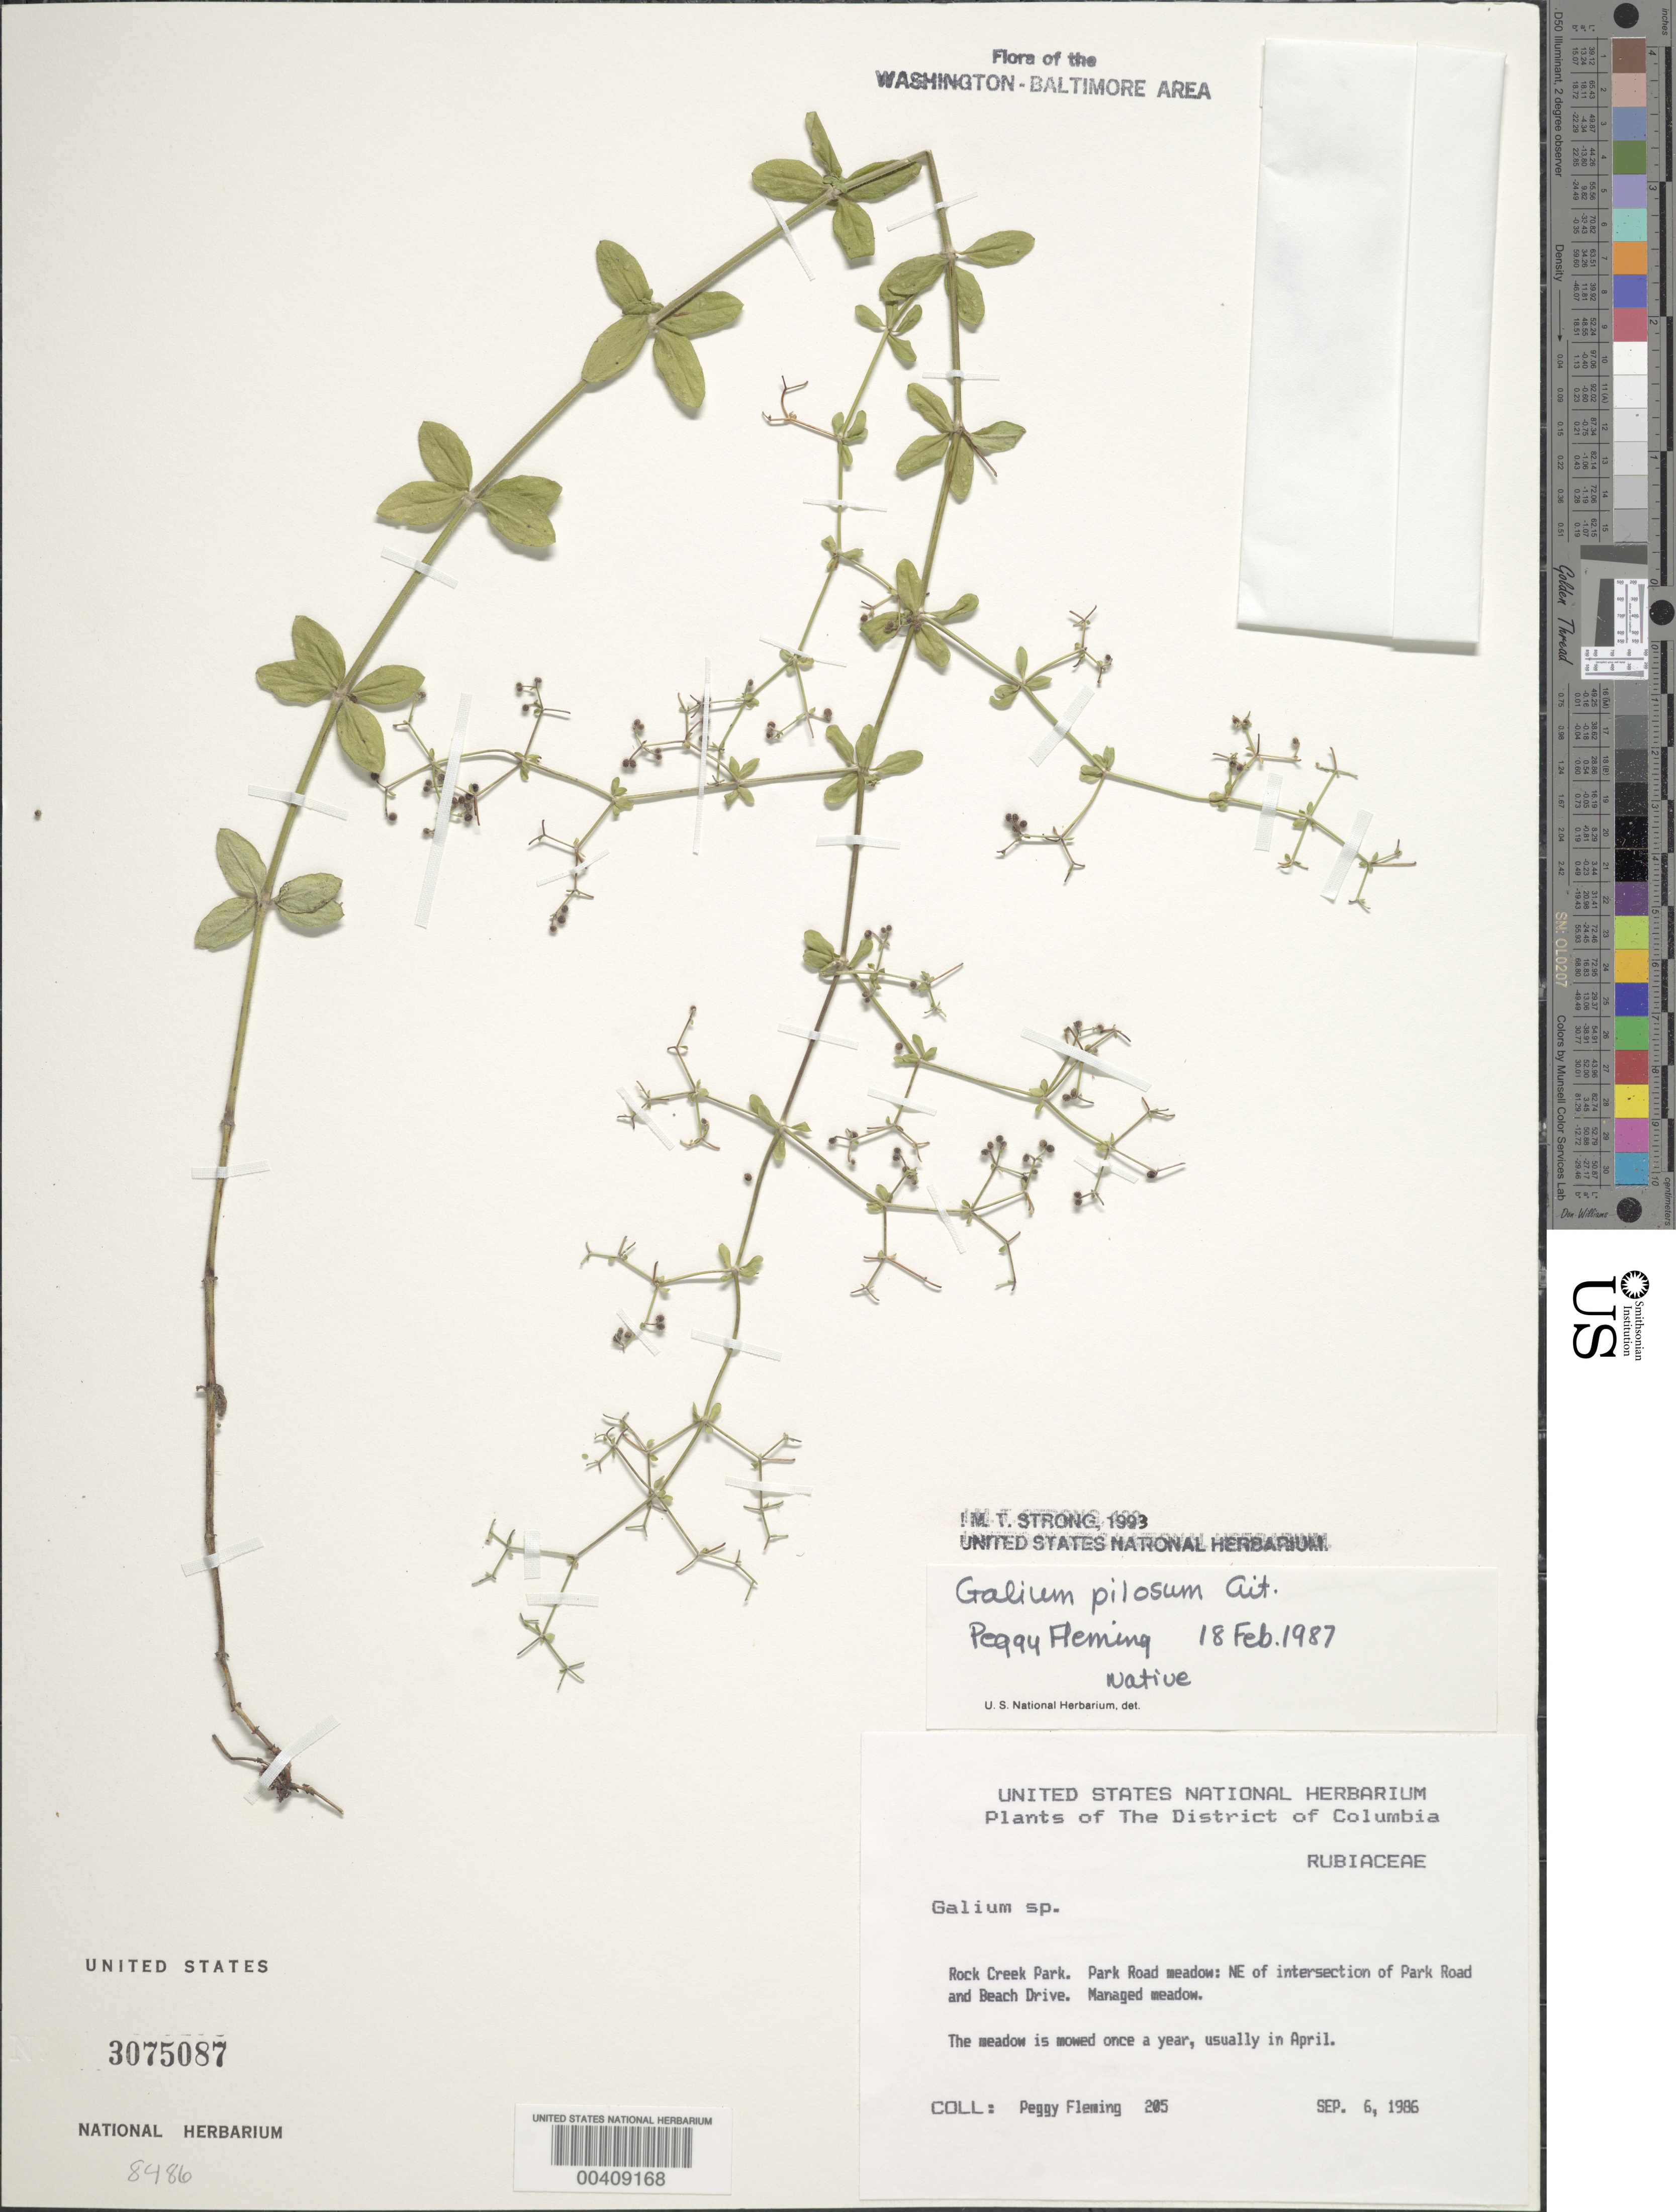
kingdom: Plantae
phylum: Tracheophyta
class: Magnoliopsida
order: Gentianales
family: Rubiaceae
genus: Galium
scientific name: Galium pilosum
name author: Aiton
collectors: P. Fleming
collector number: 205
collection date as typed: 06 Sep 1986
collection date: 1986-09-06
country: United States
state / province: District of Columbia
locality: Rock Creek Park, NE of intersection of Park Road and Beach Drive. Rock Creek Park and Vicinity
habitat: Managed meadow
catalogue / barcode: US 3075087